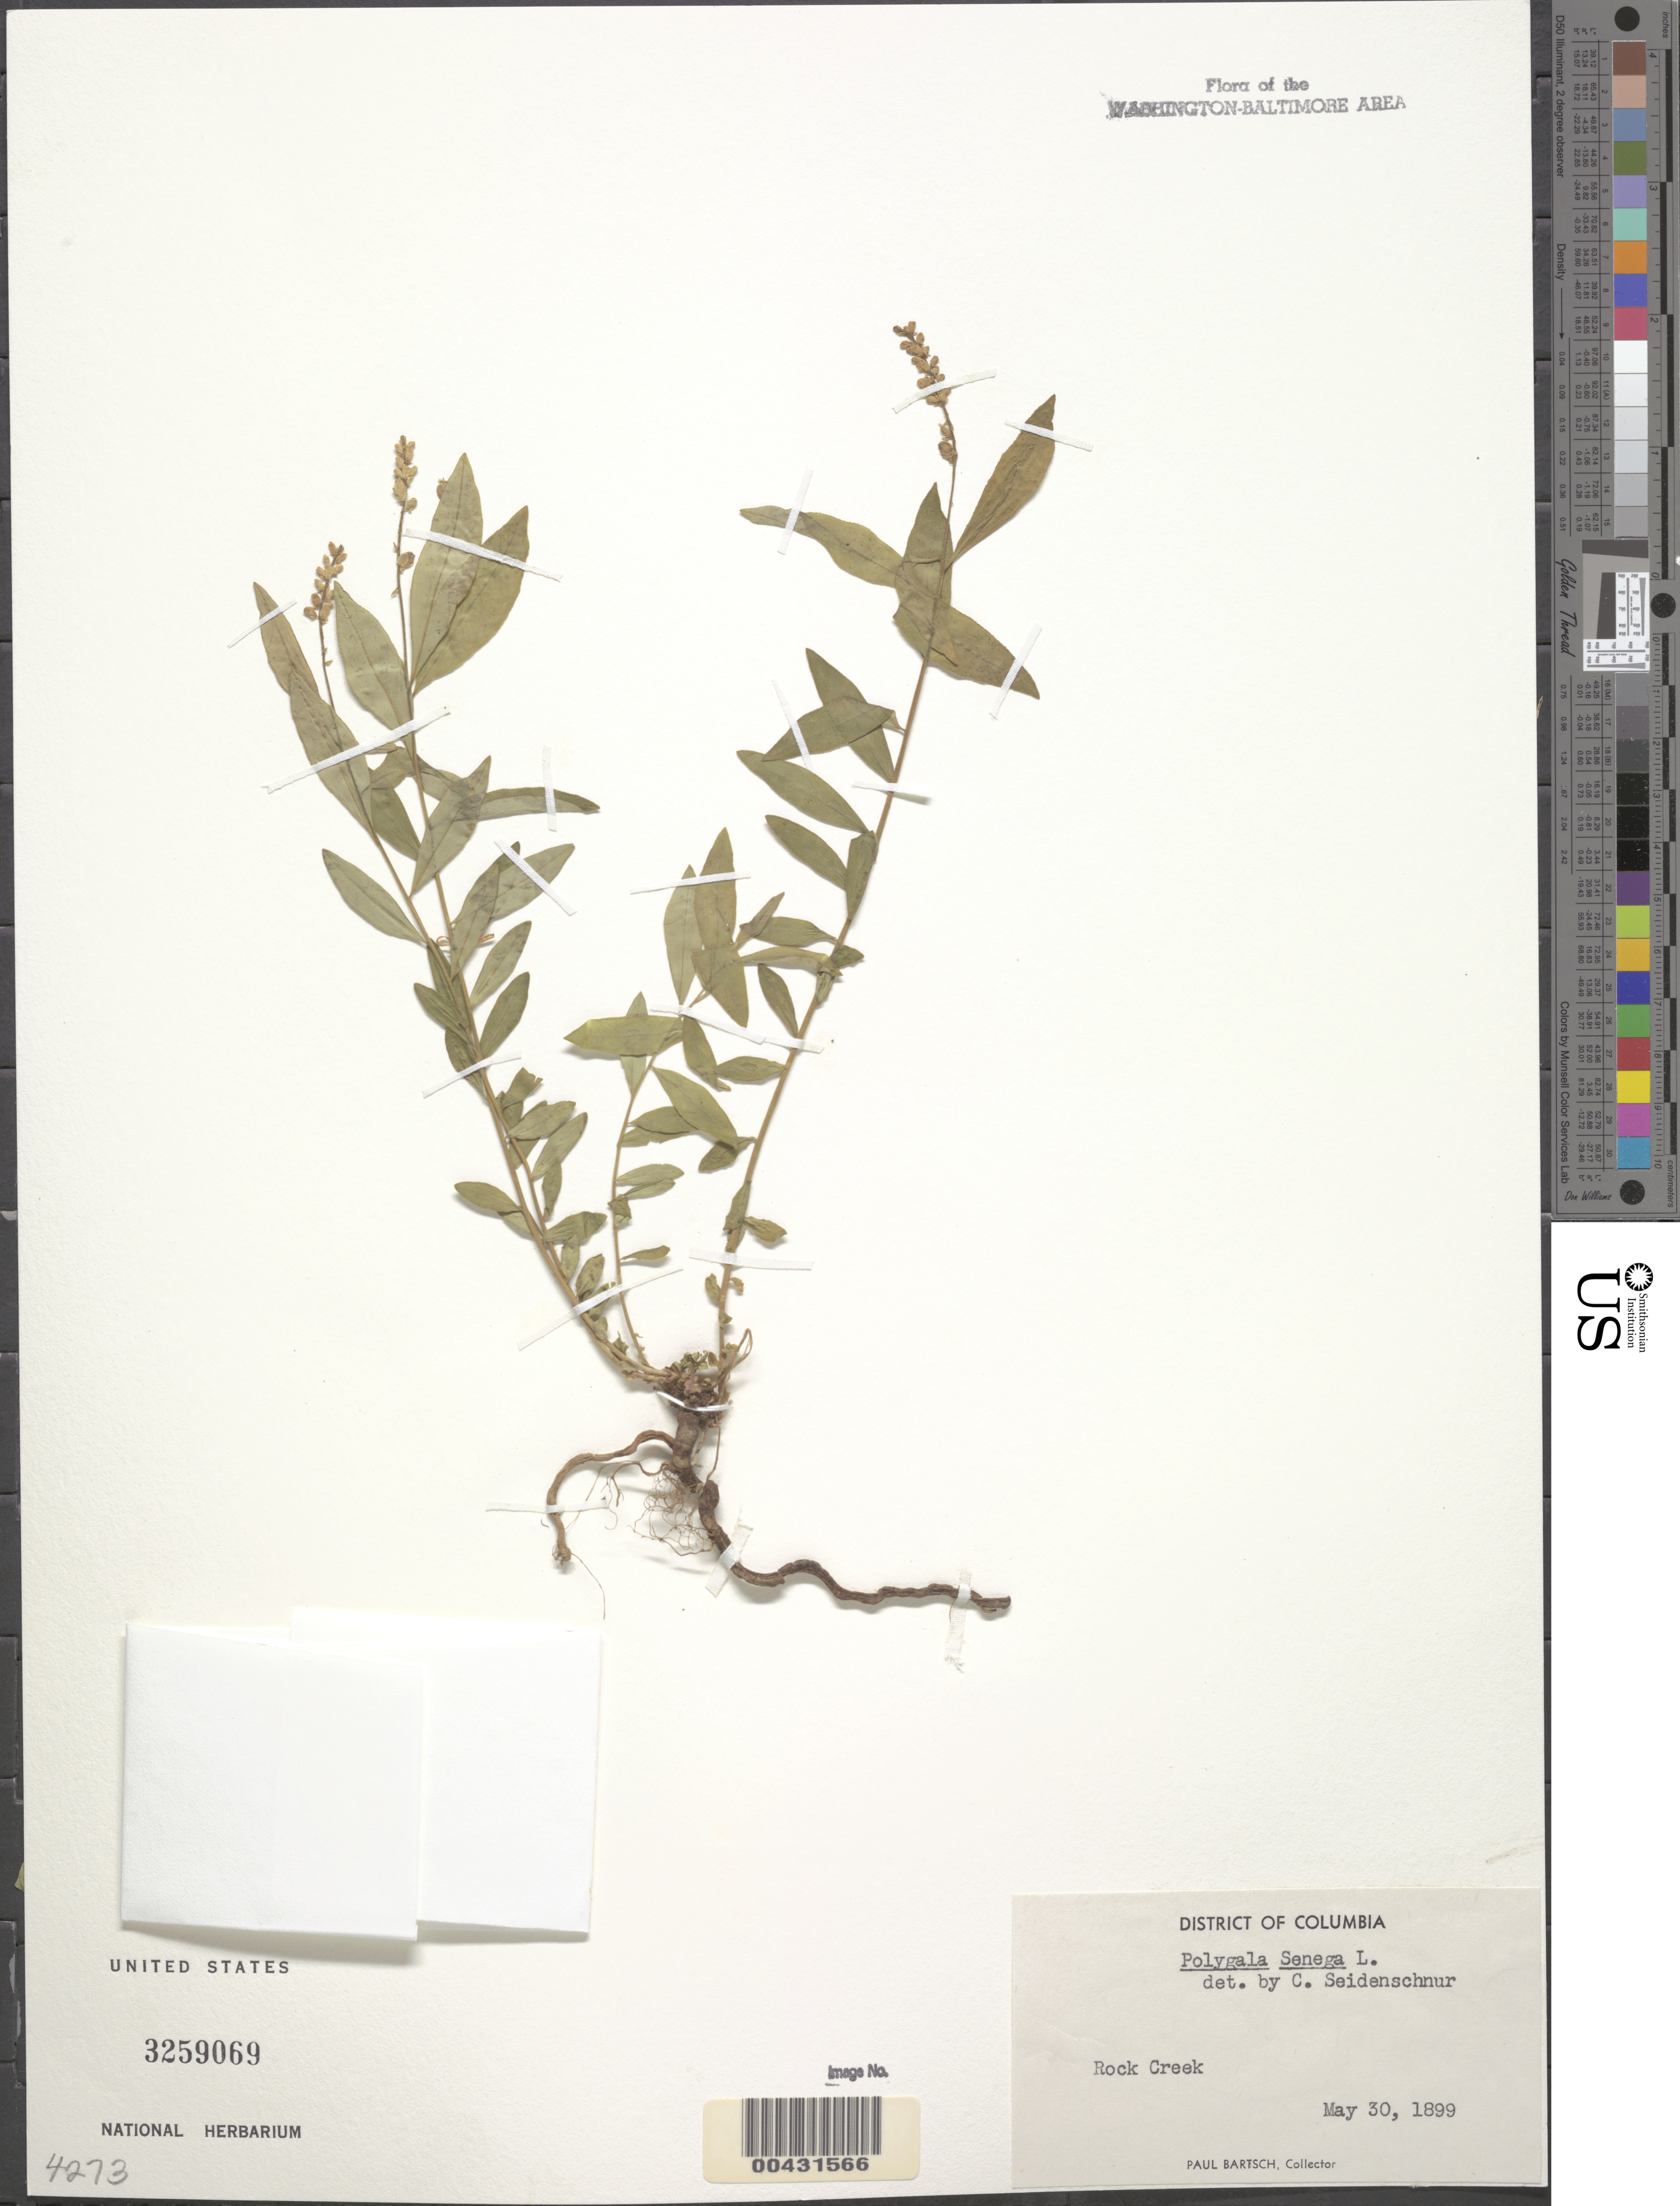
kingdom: Plantae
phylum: Tracheophyta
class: Magnoliopsida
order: Fabales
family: Polygalaceae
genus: Polygala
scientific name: Polygala senega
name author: L.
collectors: P. Bartsch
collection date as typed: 30 May 1899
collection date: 1899-05-30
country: United States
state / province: District of Columbia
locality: Rock Creek Rock Creek Park and Vicinity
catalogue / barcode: US 3259069